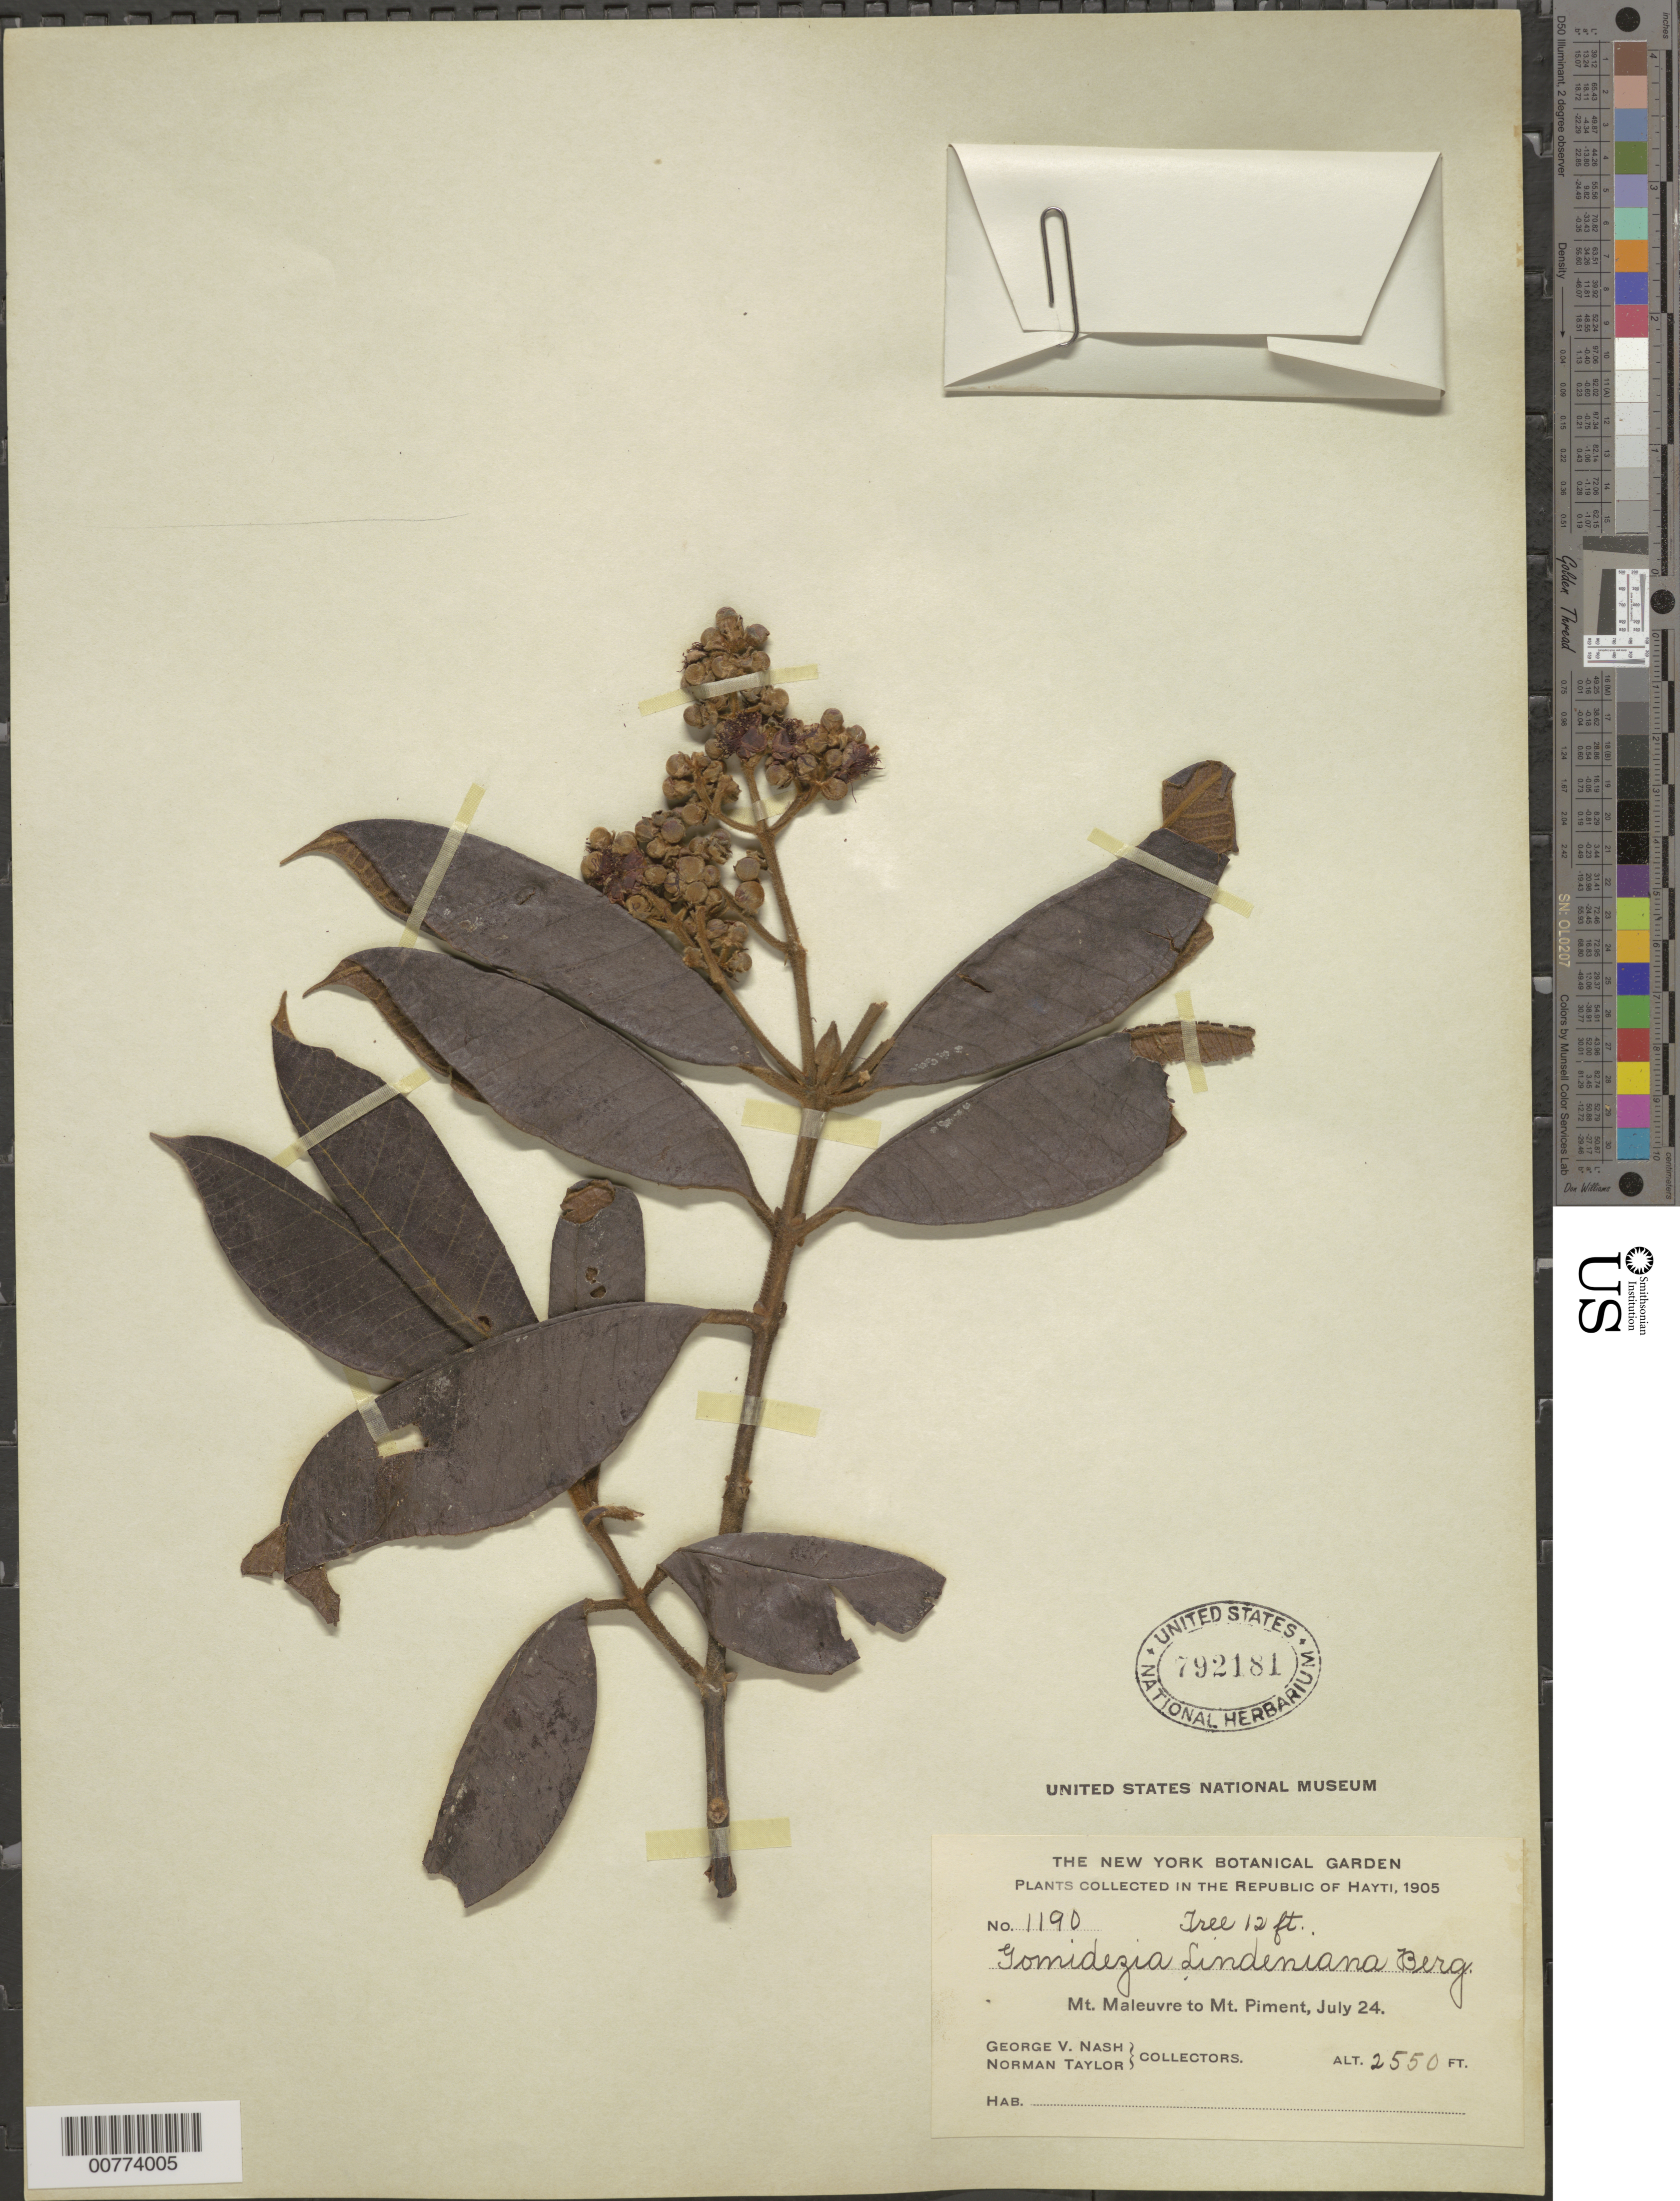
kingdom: Plantae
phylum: Tracheophyta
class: Magnoliopsida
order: Myrtales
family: Myrtaceae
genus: Myrcia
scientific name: Myrcia fenzliana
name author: O. Berg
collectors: G. V. Nash & N. Taylor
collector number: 1190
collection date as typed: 24 Jul 1905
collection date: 1905-07-24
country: Haiti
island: Hispaniola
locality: Mt Maleuvre to Mt. Piment.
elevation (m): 777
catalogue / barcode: US 792181